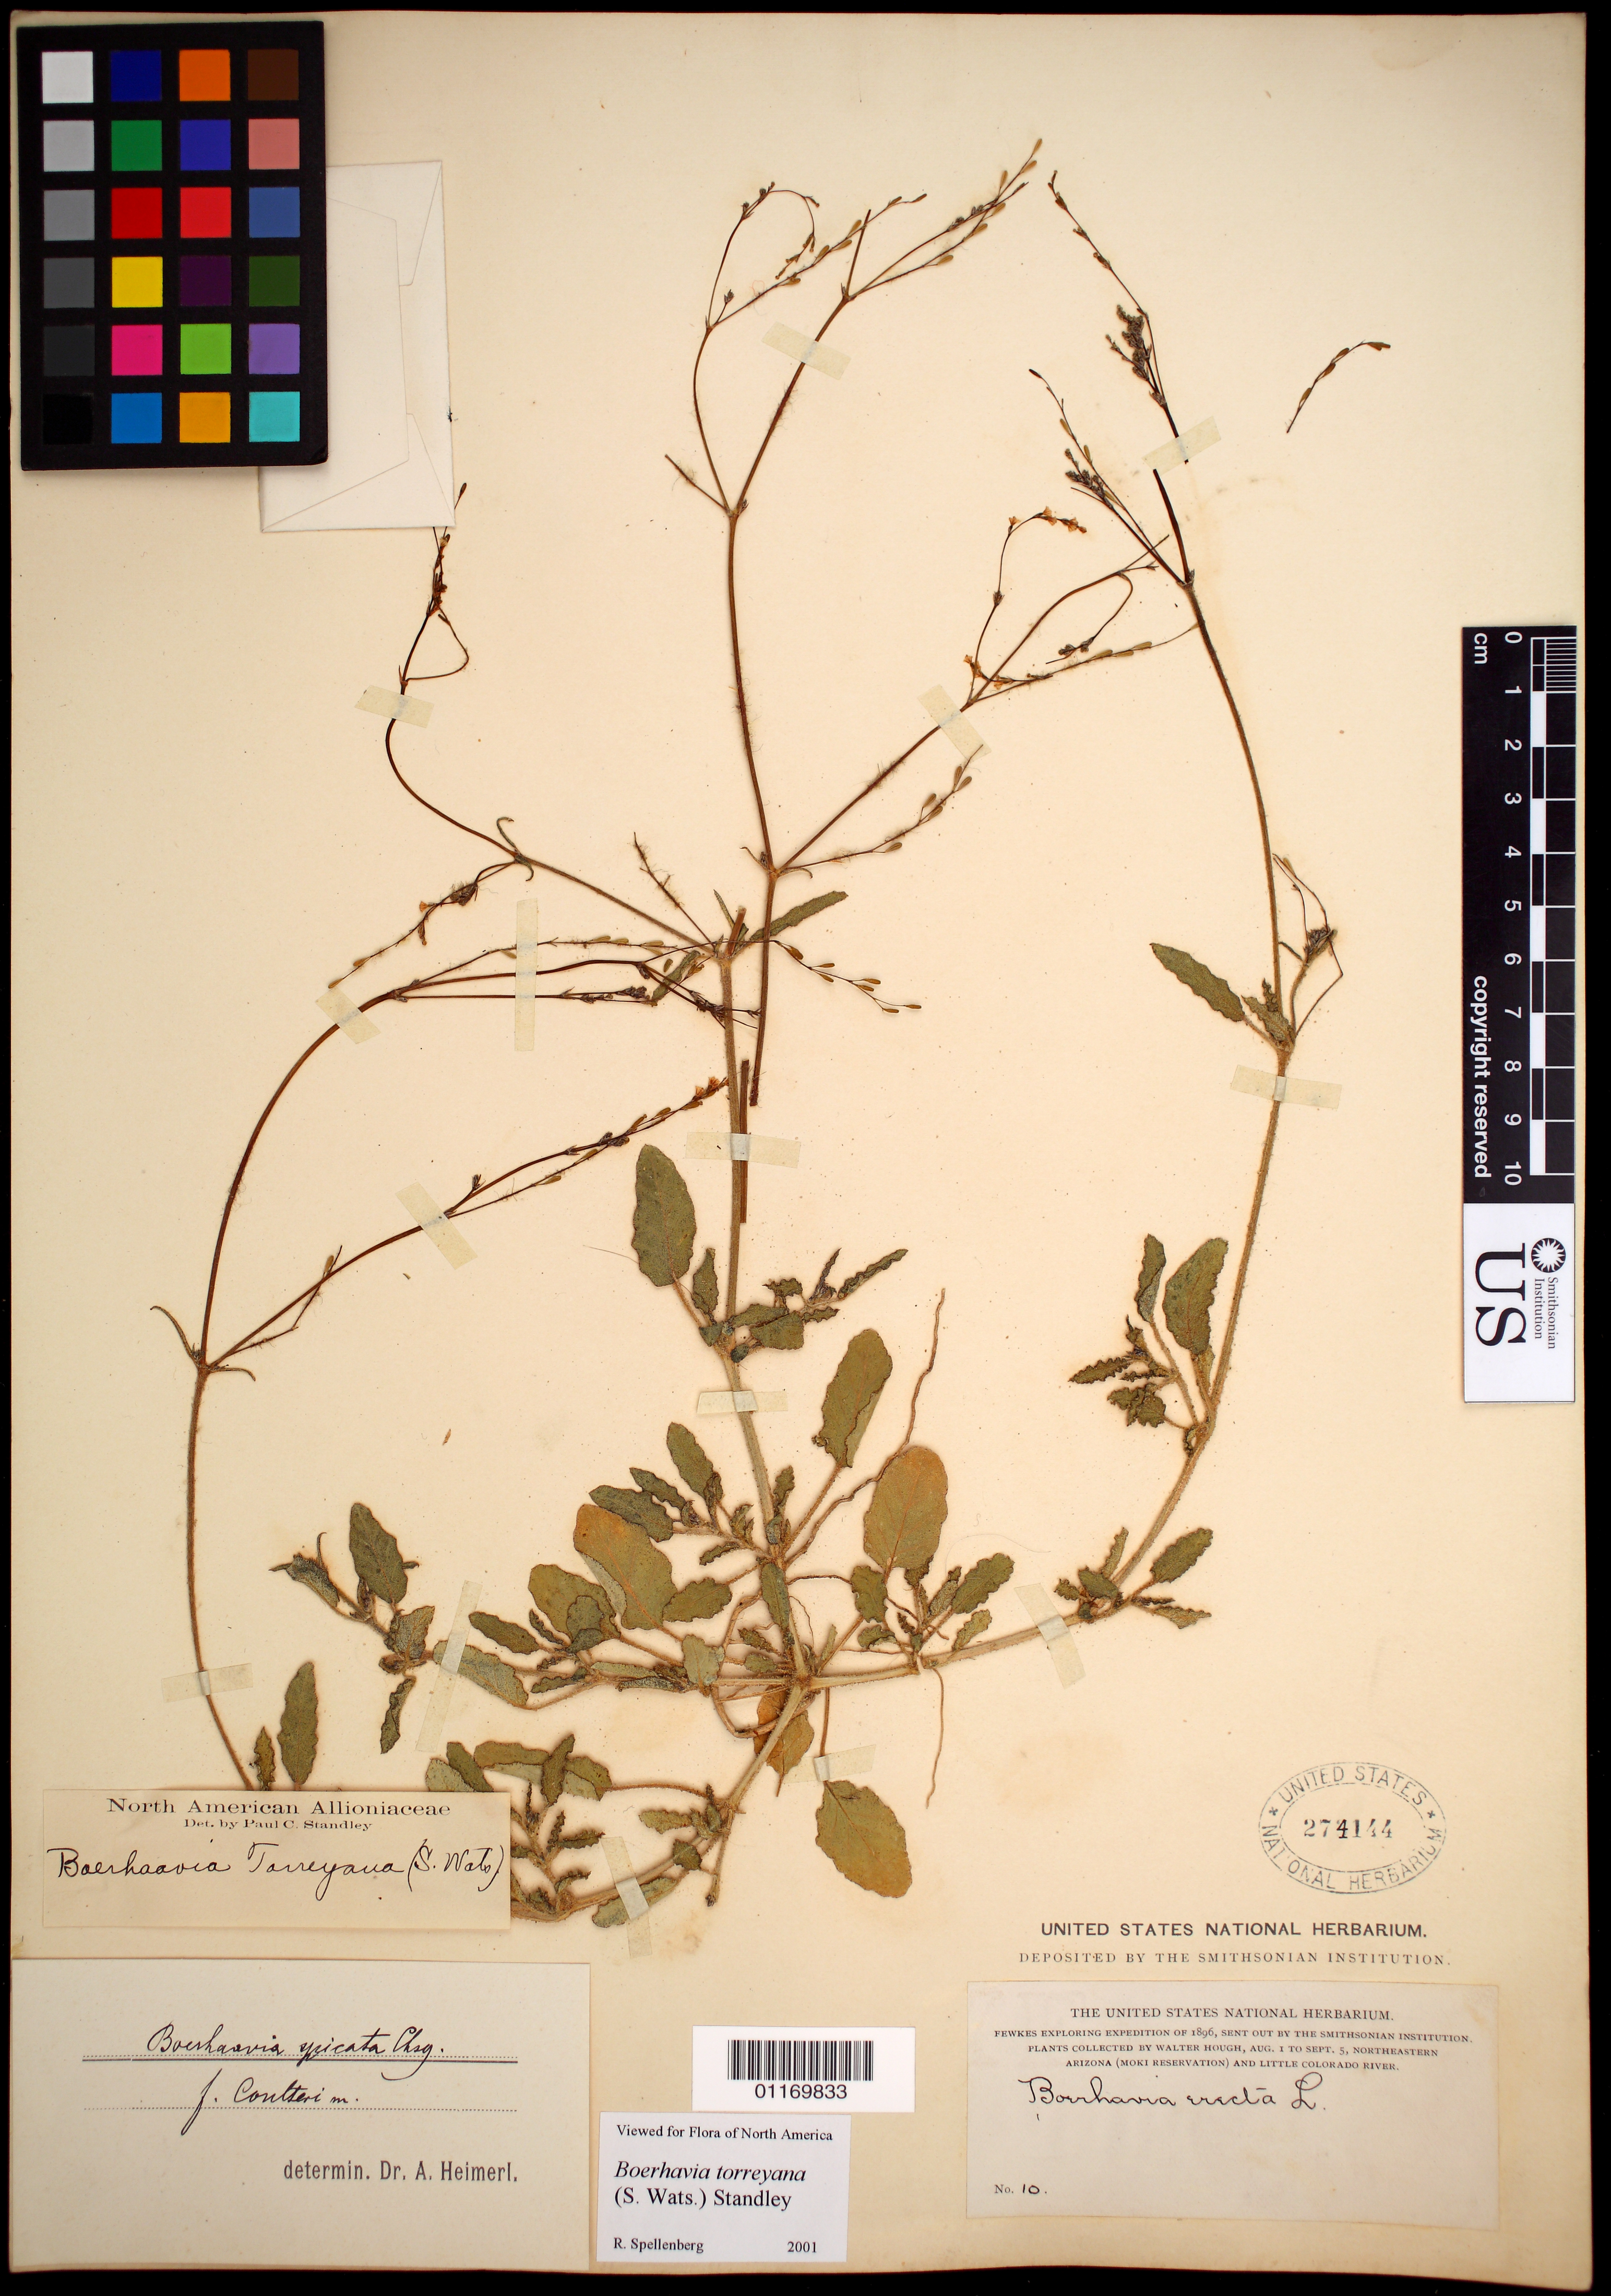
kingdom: Plantae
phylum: Tracheophyta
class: Magnoliopsida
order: Caryophyllales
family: Nyctaginaceae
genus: Boerhavia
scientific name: Boerhavia torreyana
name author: (S. Watson) Standl.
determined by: Spellenberg, R.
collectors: W. Hough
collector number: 10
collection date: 1896-08-01/1896-09-05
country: United States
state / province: Arizona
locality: Northeastern Arizona (Moki Reservation) and Little Colorado River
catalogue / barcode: US 274144